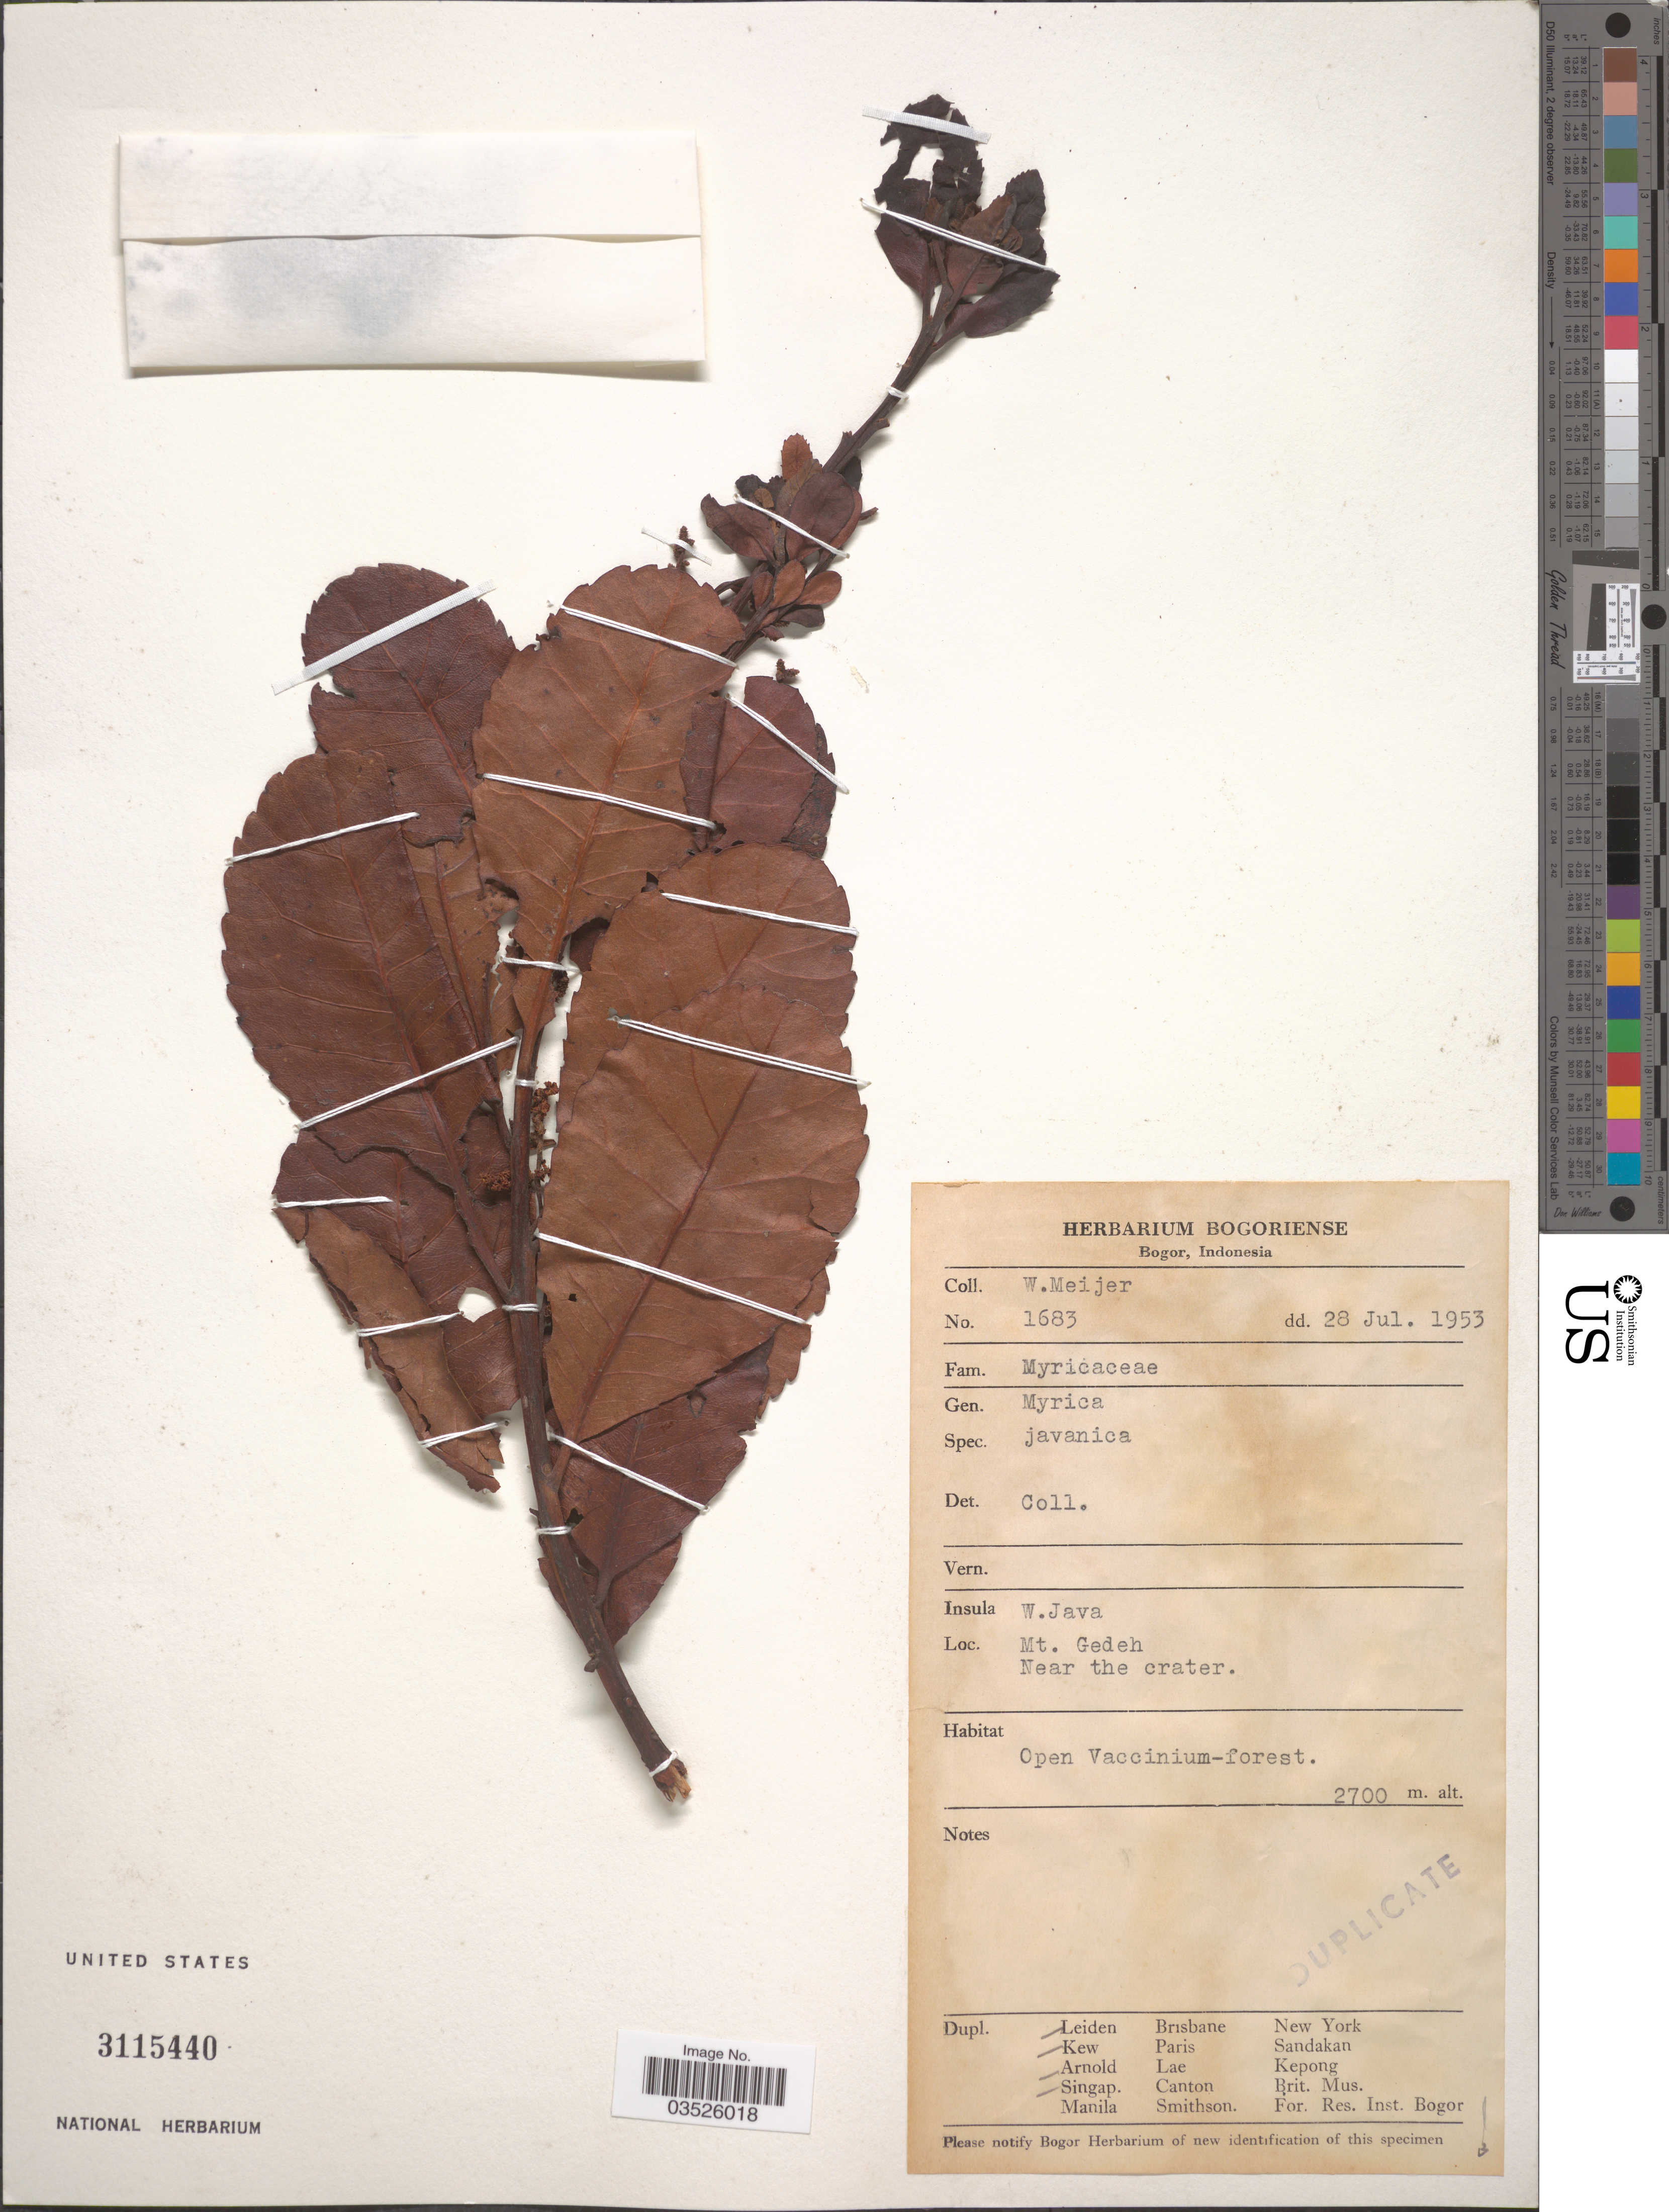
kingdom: Plantae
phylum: Tracheophyta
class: Magnoliopsida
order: Fagales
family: Myricaceae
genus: Morella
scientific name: Morella javanica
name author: (Blume) I.M. Turner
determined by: Strong, Mark T., (BOT), Smithsonian Institution - National Museum of Natural History (UNITED STATES)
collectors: W. Meijer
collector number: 1683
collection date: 1953-07-28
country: Indonesia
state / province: Java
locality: Insula W. Java. Mt. Gedeh. Near the crater.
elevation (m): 2700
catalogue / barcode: US 3115440